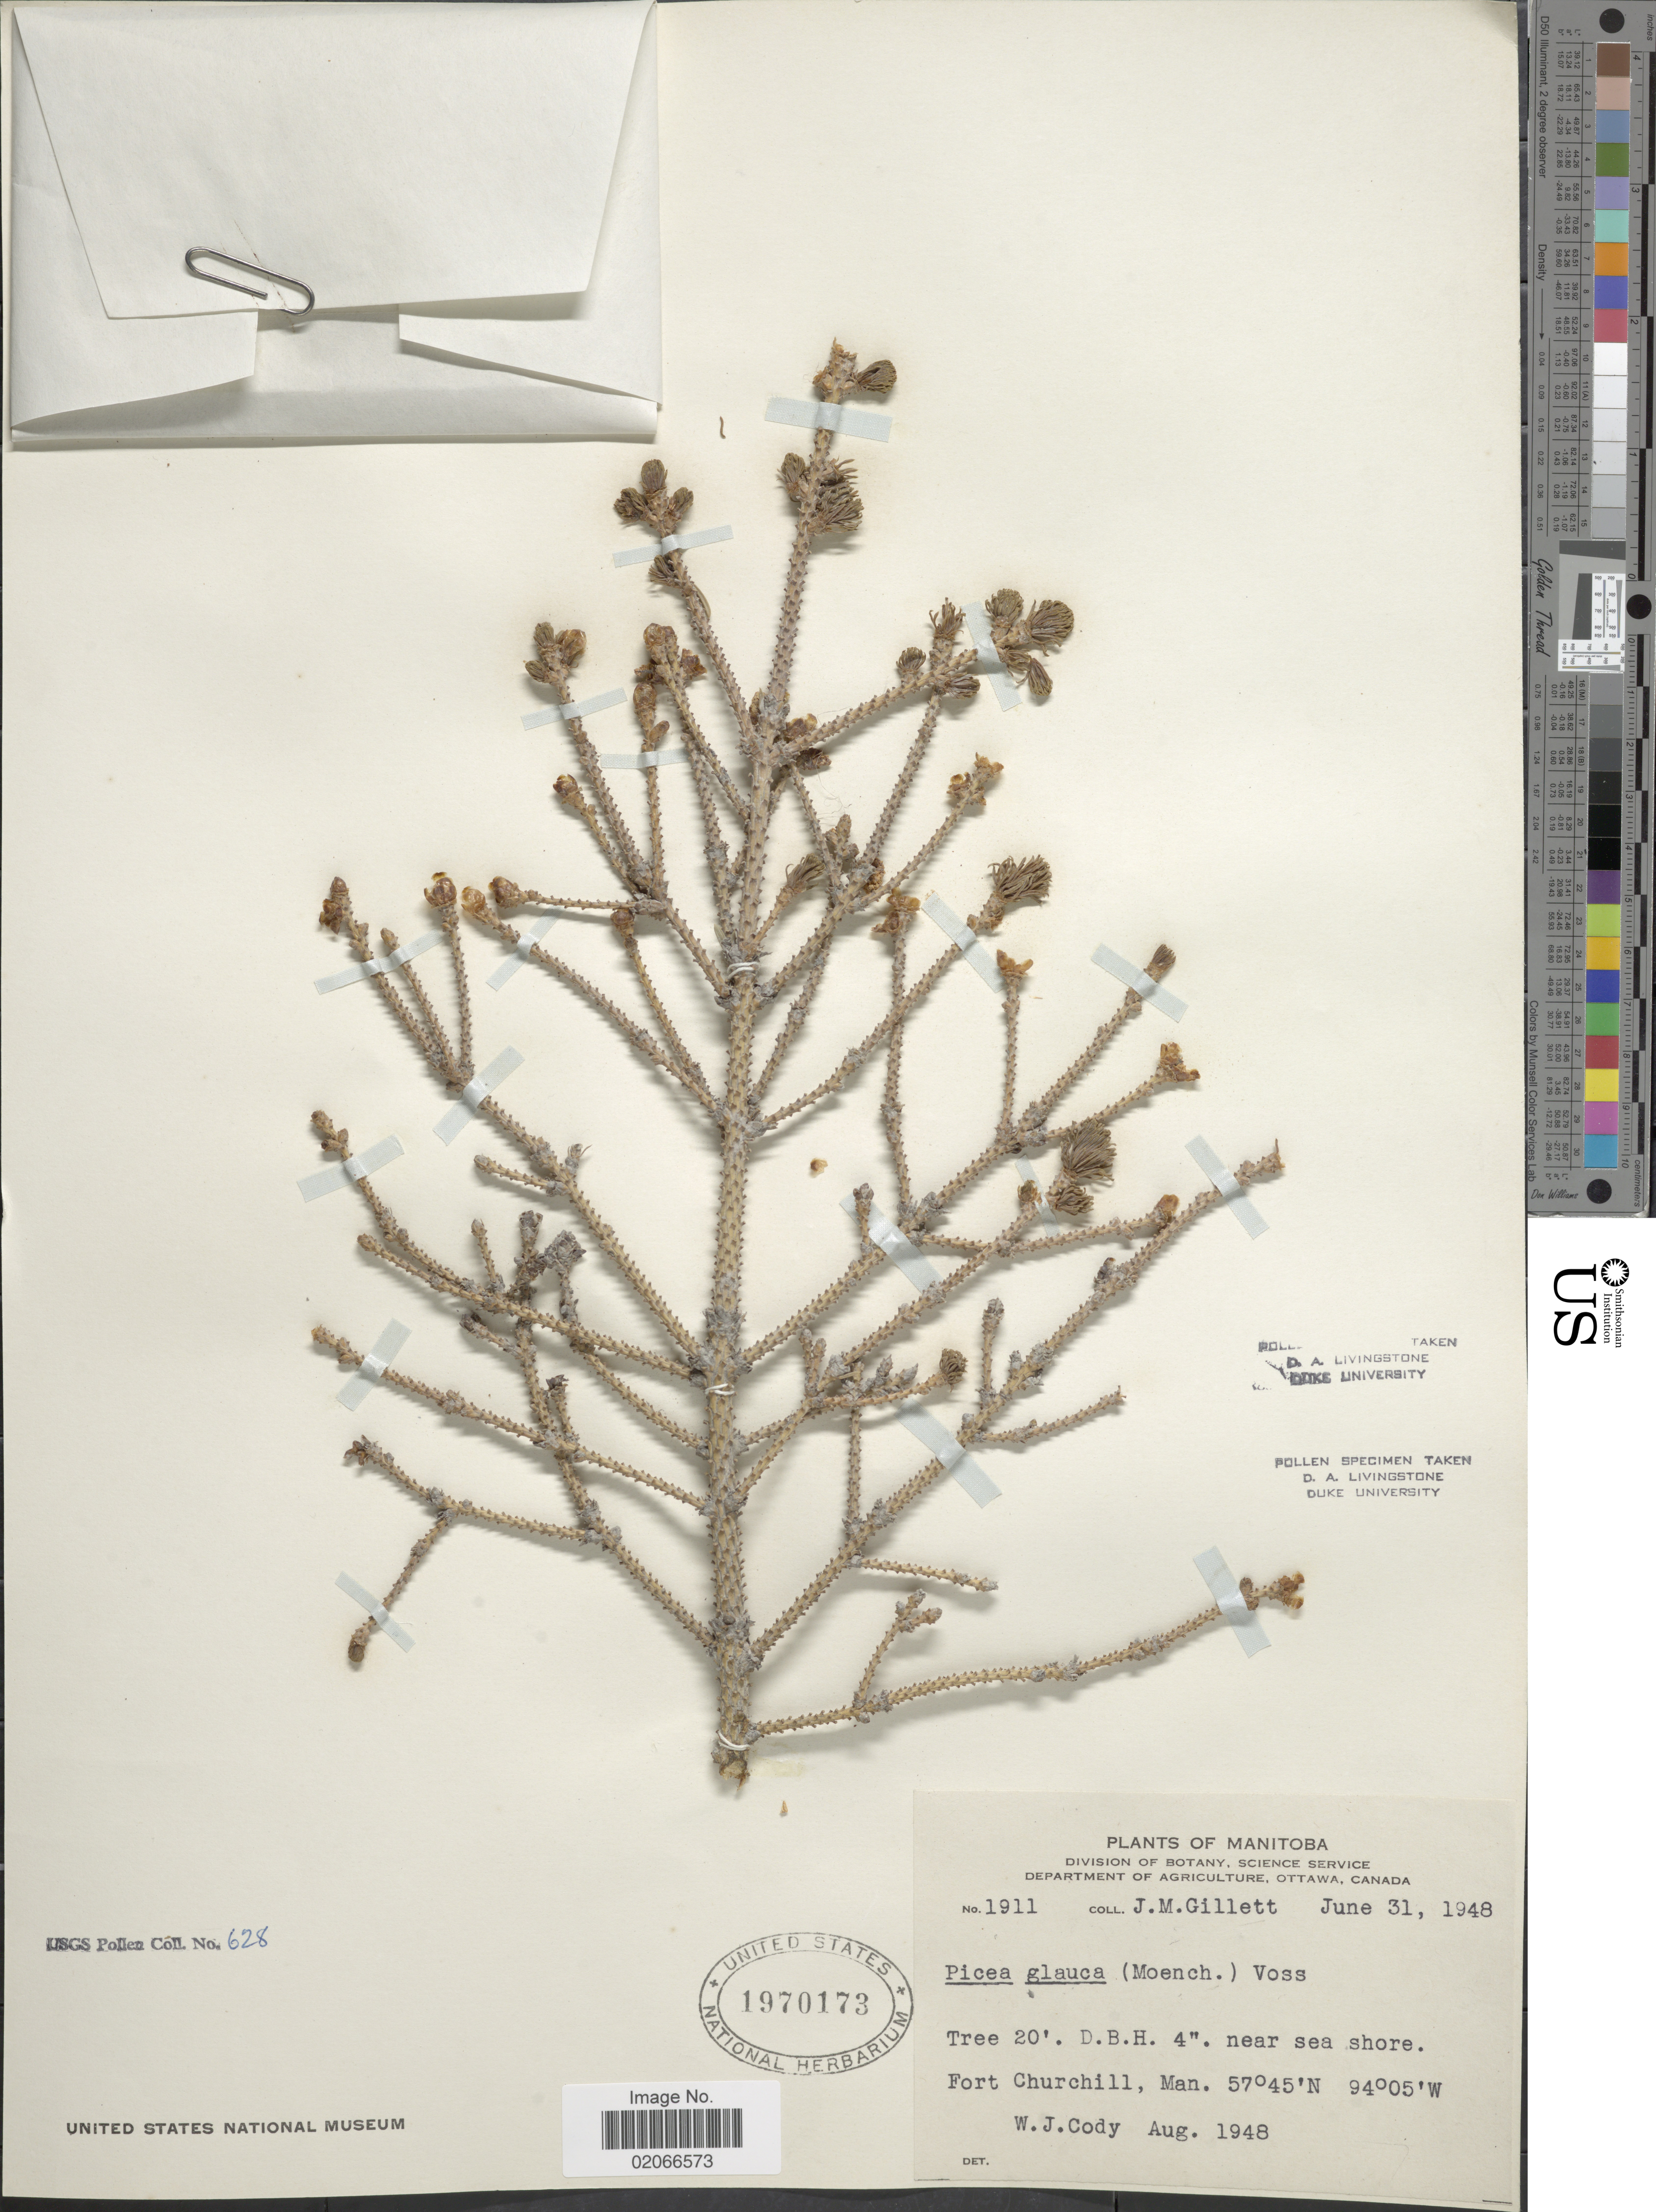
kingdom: Plantae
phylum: Tracheophyta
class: Pinopsida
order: Pinales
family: Pinaceae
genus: Picea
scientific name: Picea glauca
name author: (Moench) Voss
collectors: W. Cody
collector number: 1911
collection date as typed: Transcribed d/m/y: 31/6/1948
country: Canada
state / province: Manitoba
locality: Near sea shore, Fort Churhuill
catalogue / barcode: US 1970173